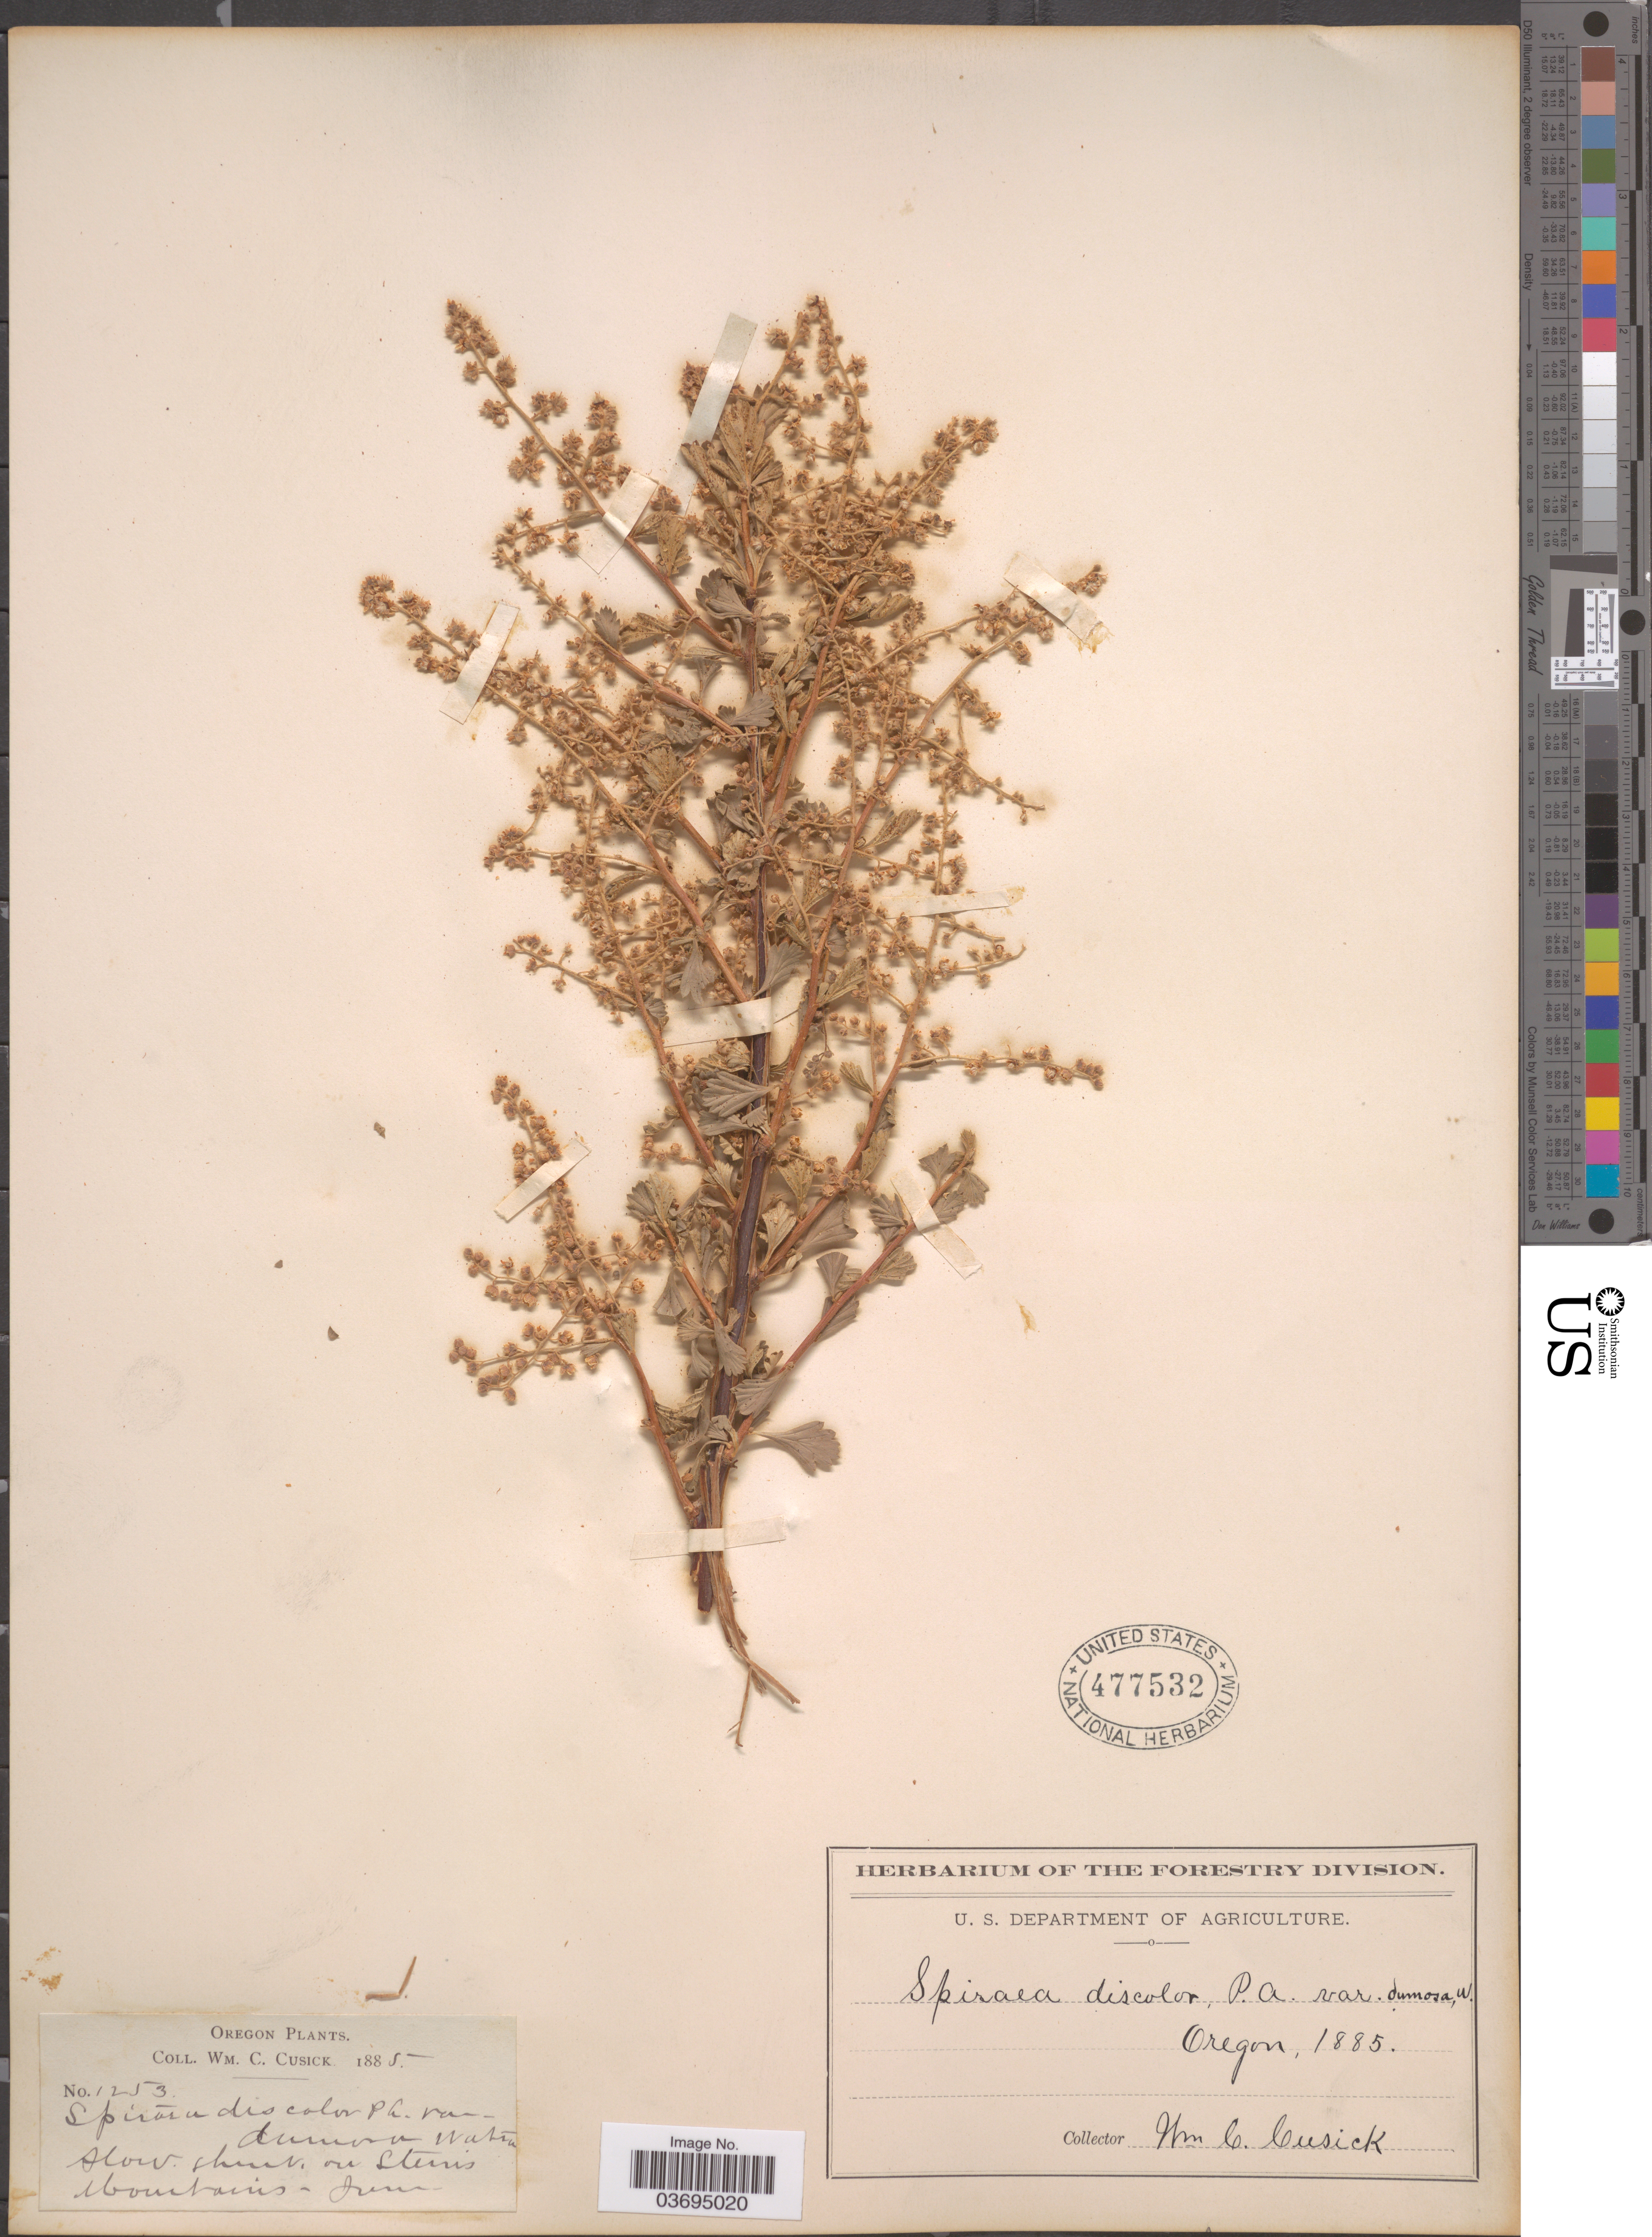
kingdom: Plantae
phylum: Tracheophyta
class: Magnoliopsida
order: Rosales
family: Rosaceae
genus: Holodiscus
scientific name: Holodiscus discolor var. glabrescens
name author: (Greenm.) Jeps.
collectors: W. C. Cusick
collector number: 1253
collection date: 1885-06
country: United States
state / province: Oregon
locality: Slow shrub, on Steins Mountains.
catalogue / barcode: US 477532